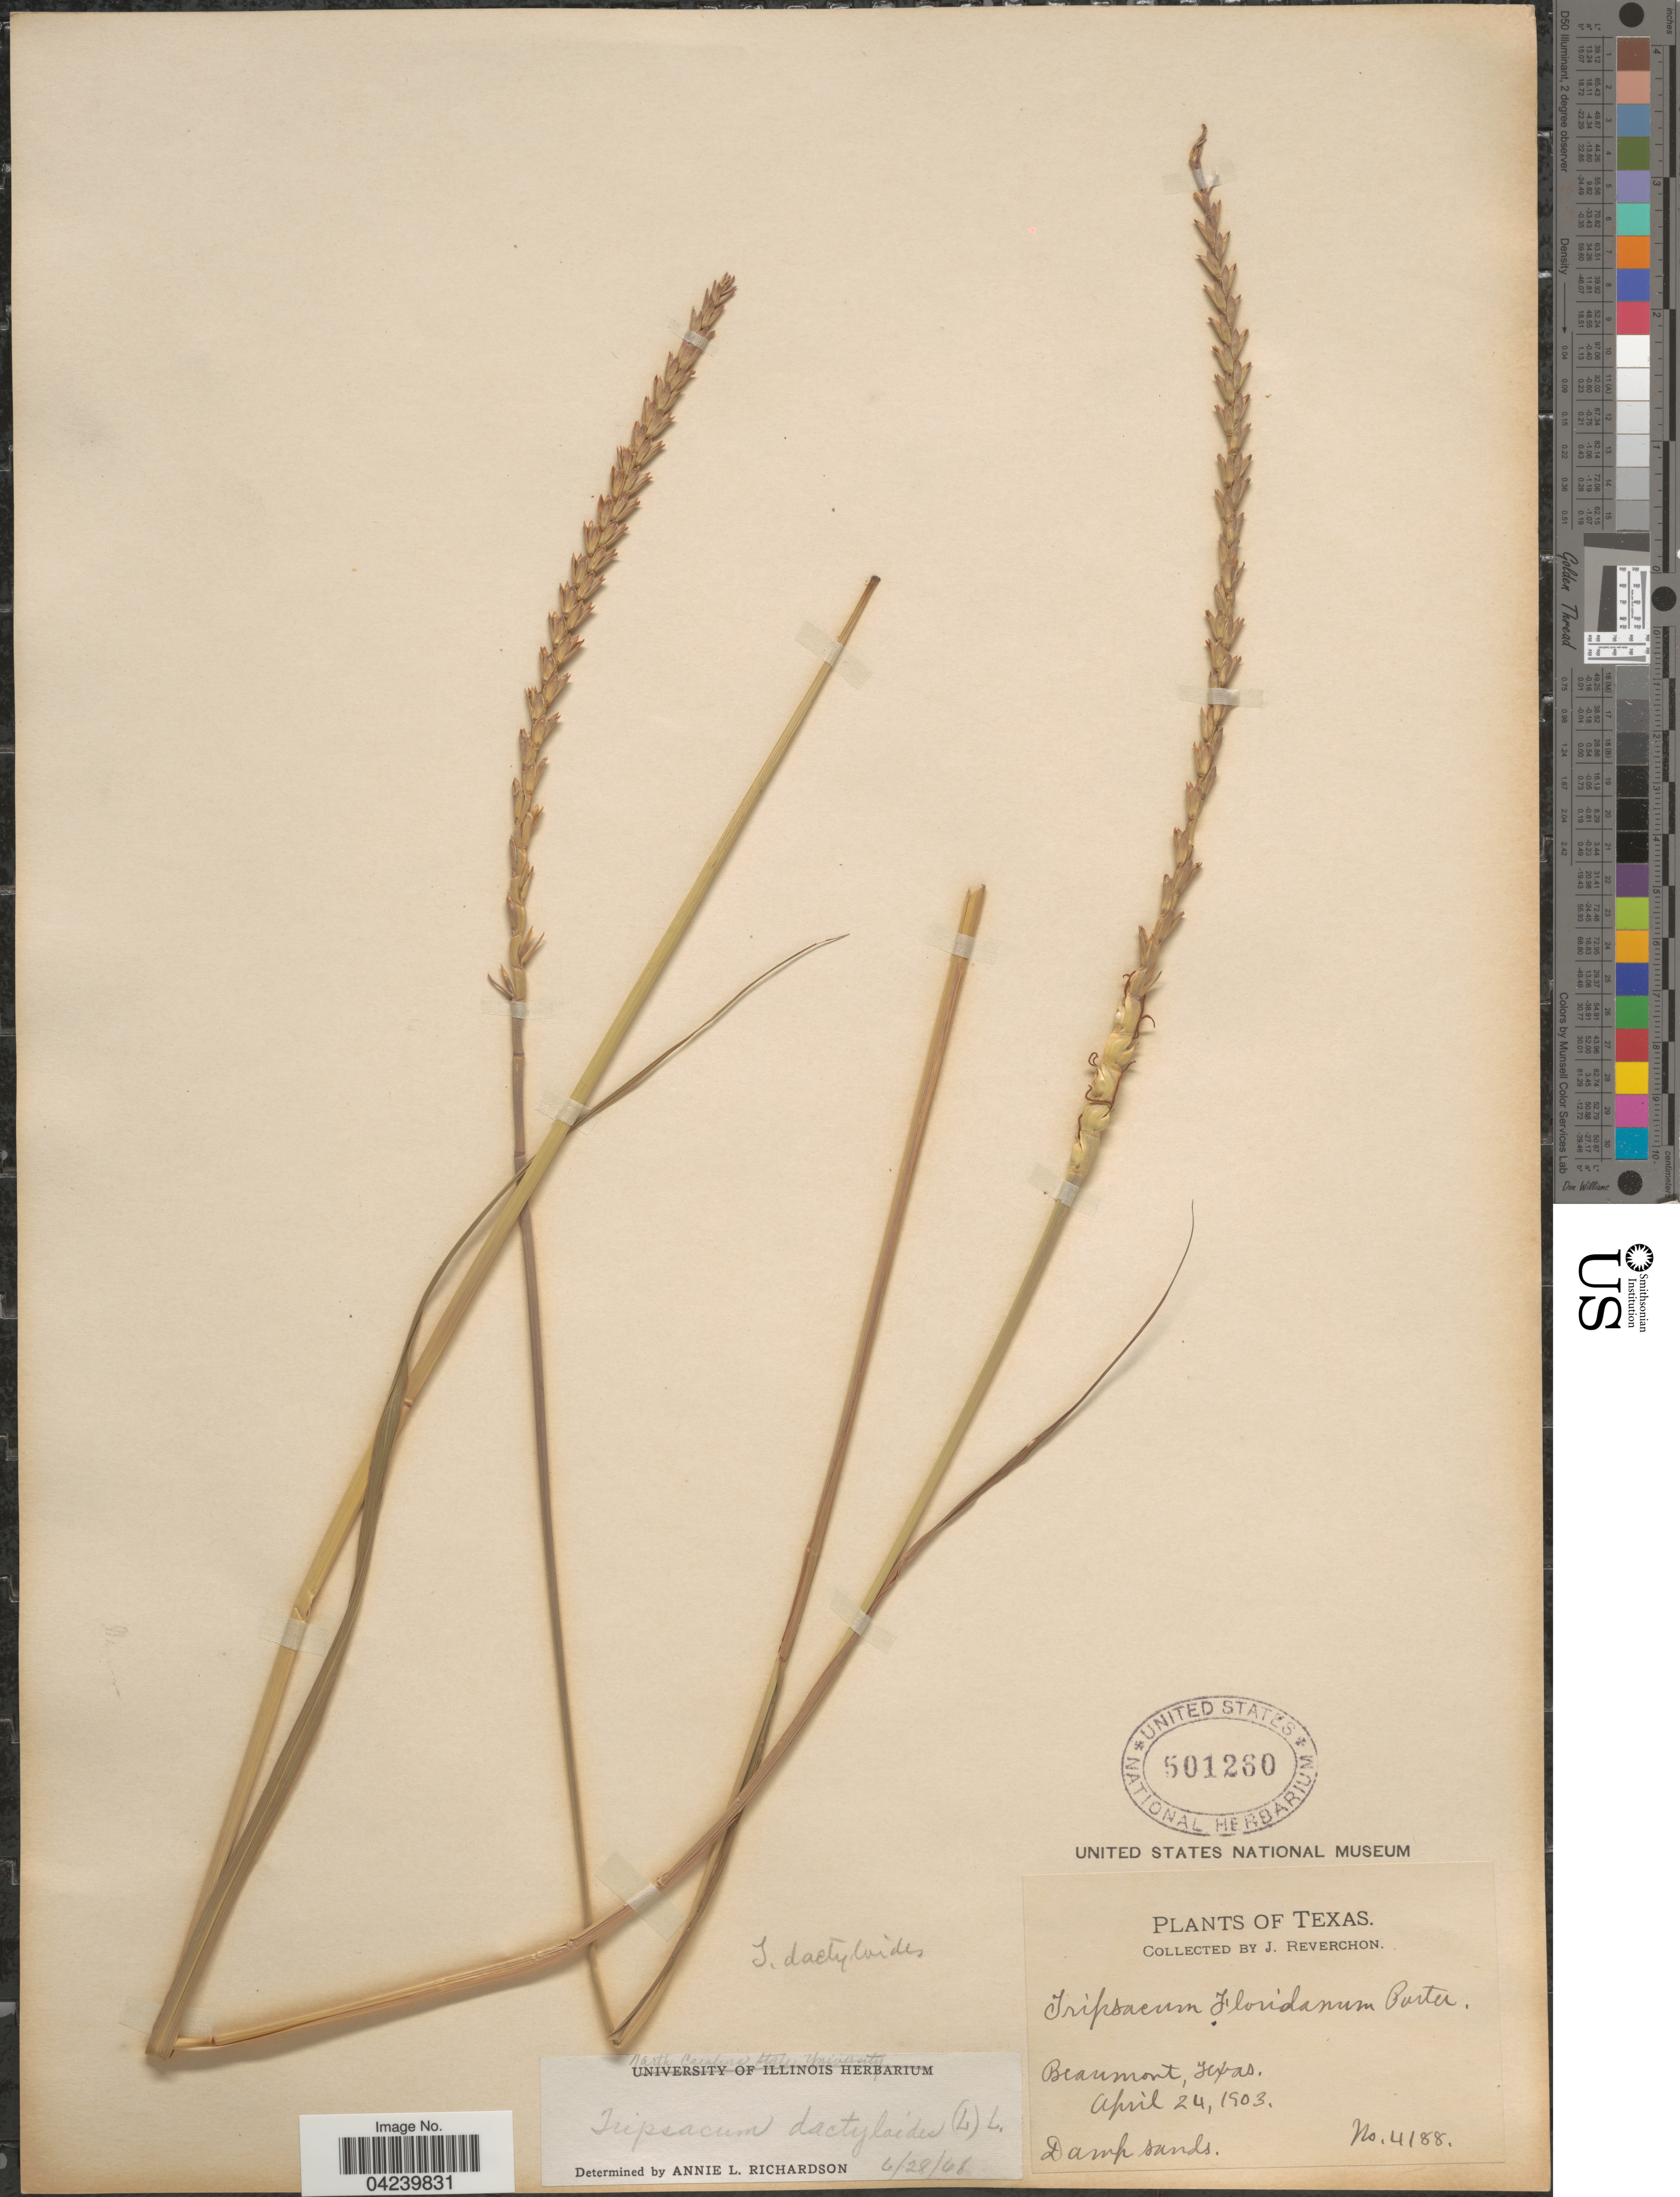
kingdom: Plantae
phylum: Tracheophyta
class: Liliopsida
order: Poales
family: Poaceae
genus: Tripsacum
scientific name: Tripsacum dactyloides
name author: (L.) L.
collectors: J. Reverchon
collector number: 4188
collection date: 1903-04-24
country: United States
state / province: Texas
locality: Beaumont.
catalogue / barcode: US 501260